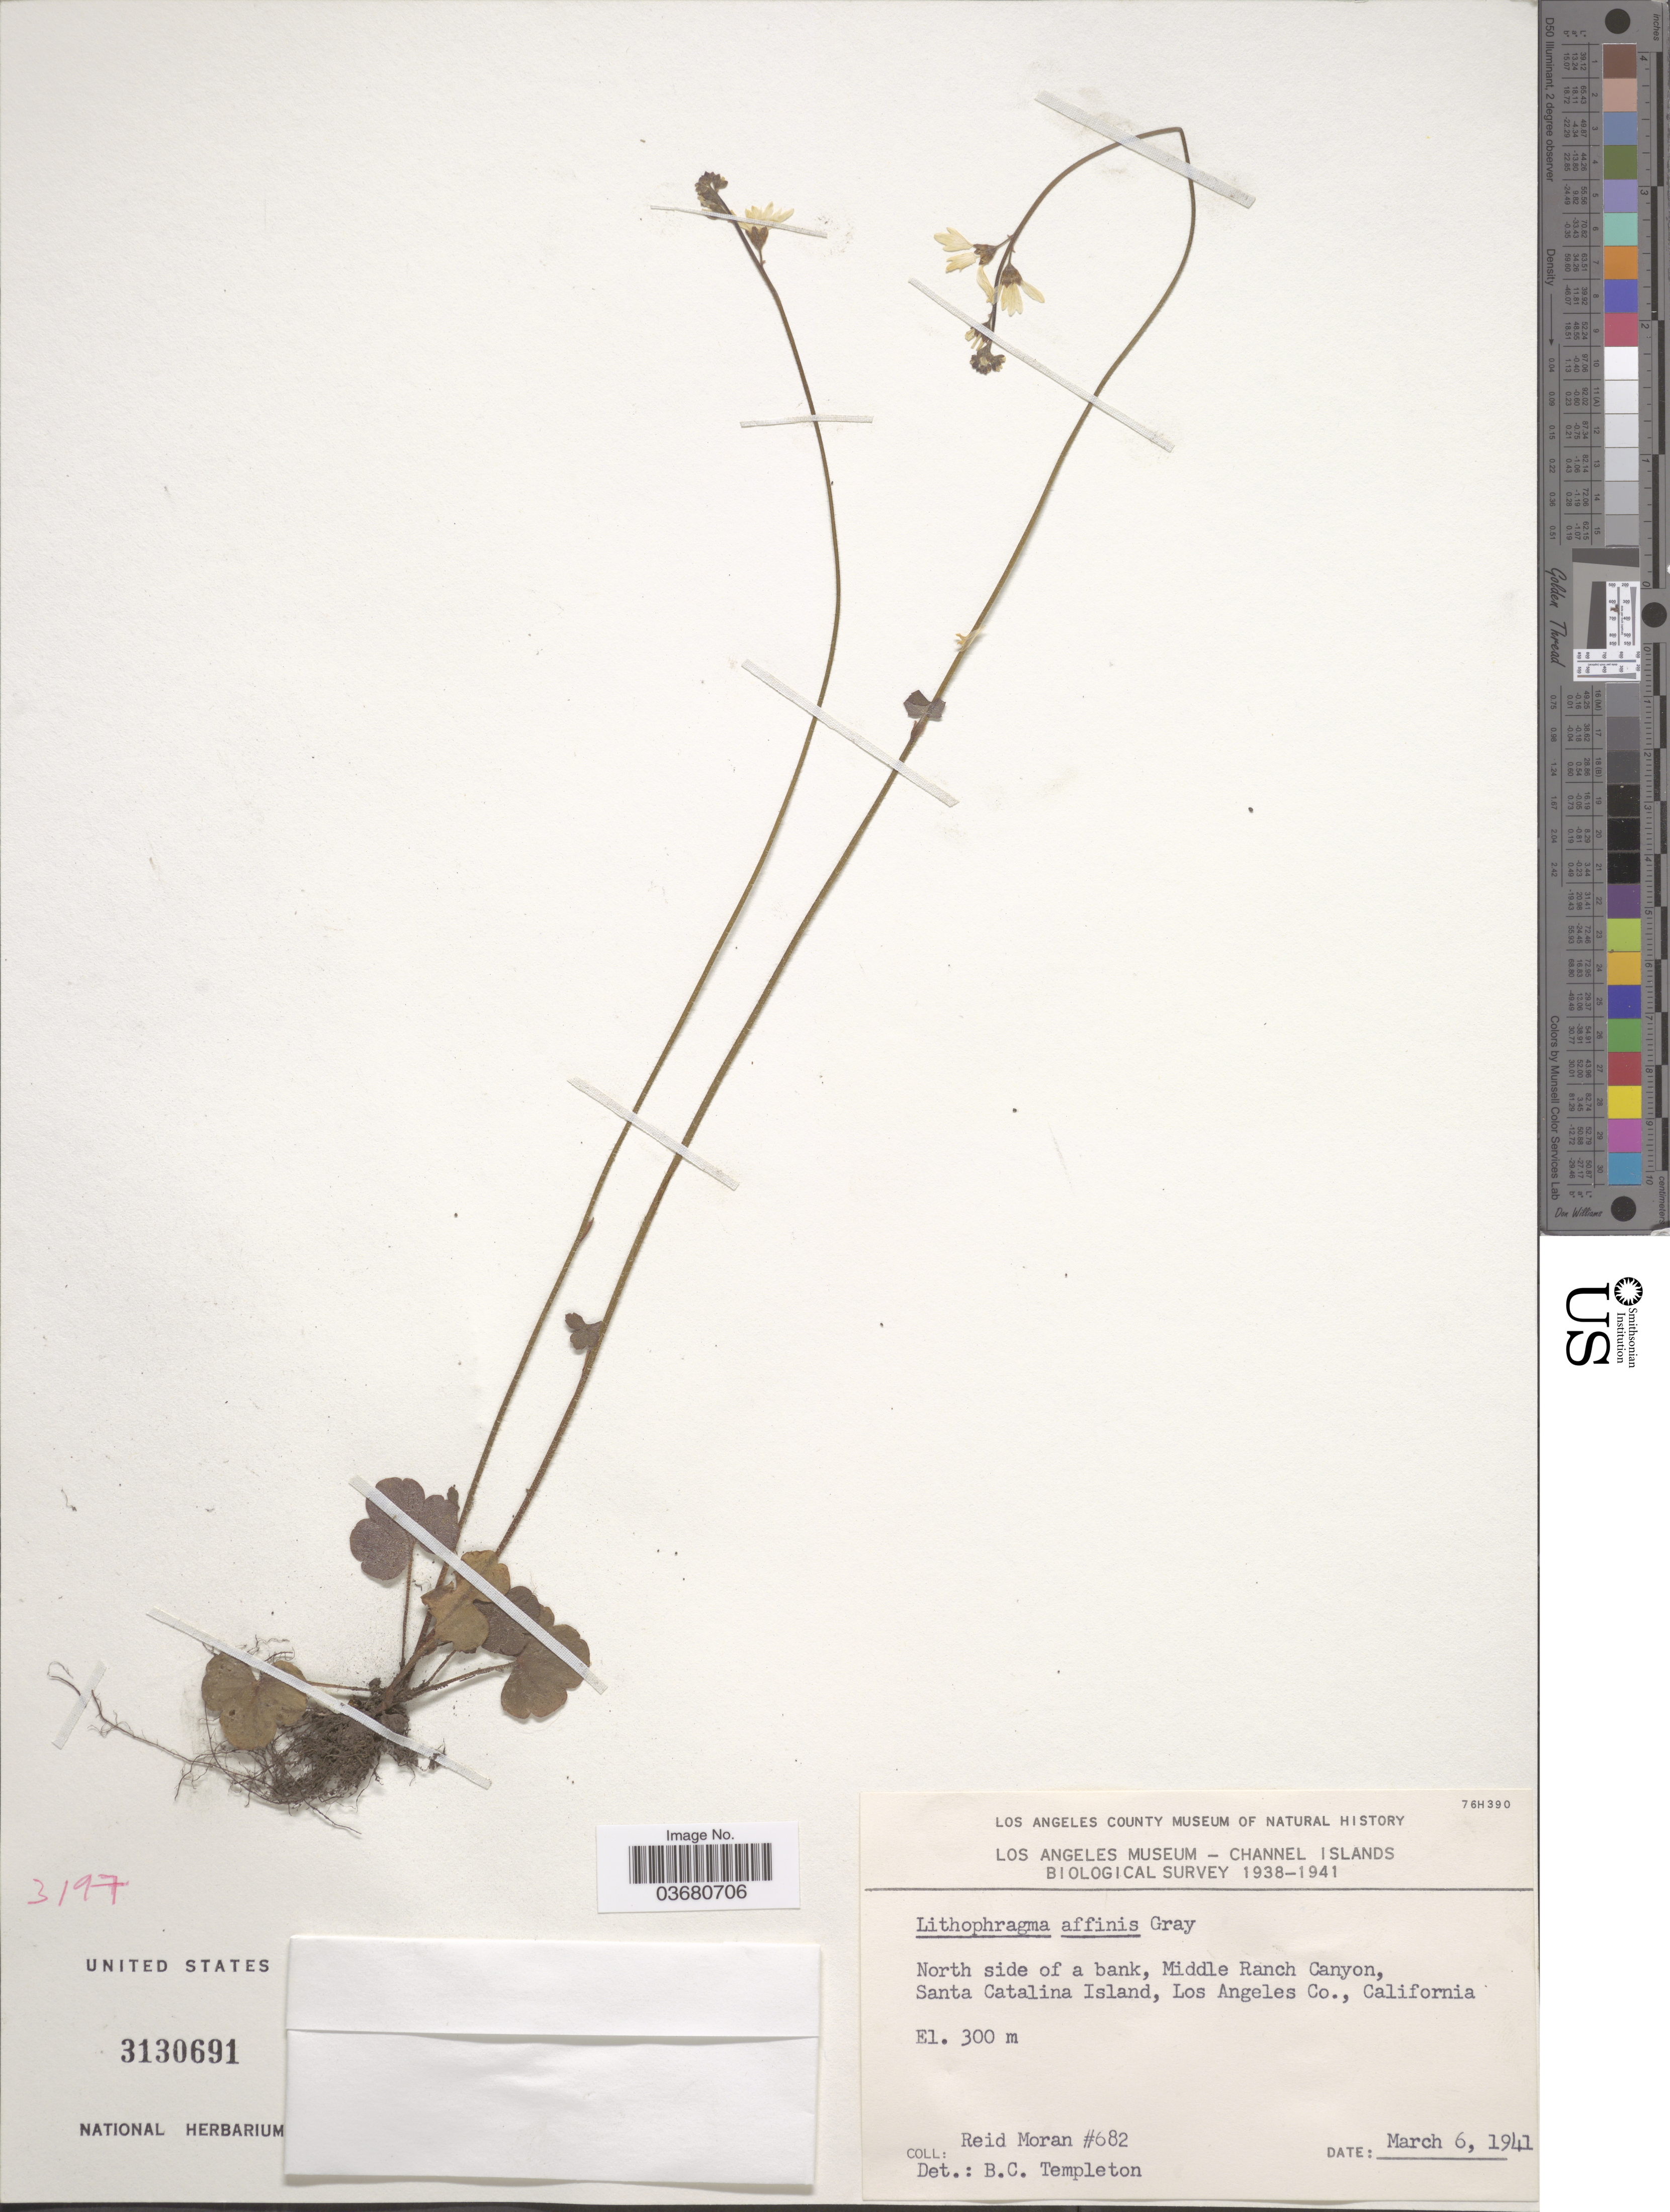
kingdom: Plantae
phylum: Tracheophyta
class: Magnoliopsida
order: Saxifragales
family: Saxifragaceae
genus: Lithophragma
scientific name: Lithophragma affine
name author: A. Gray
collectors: R. Moran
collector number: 682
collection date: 1941-03-06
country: United States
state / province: California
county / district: Los Angeles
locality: Los Angeles Museum - Channel Islands Biological Survey 1938-1941. North side of a bank, Middle Ranch Canyon, Santa Catalina Island, Los Angeles Co.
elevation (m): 300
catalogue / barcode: US 3130691